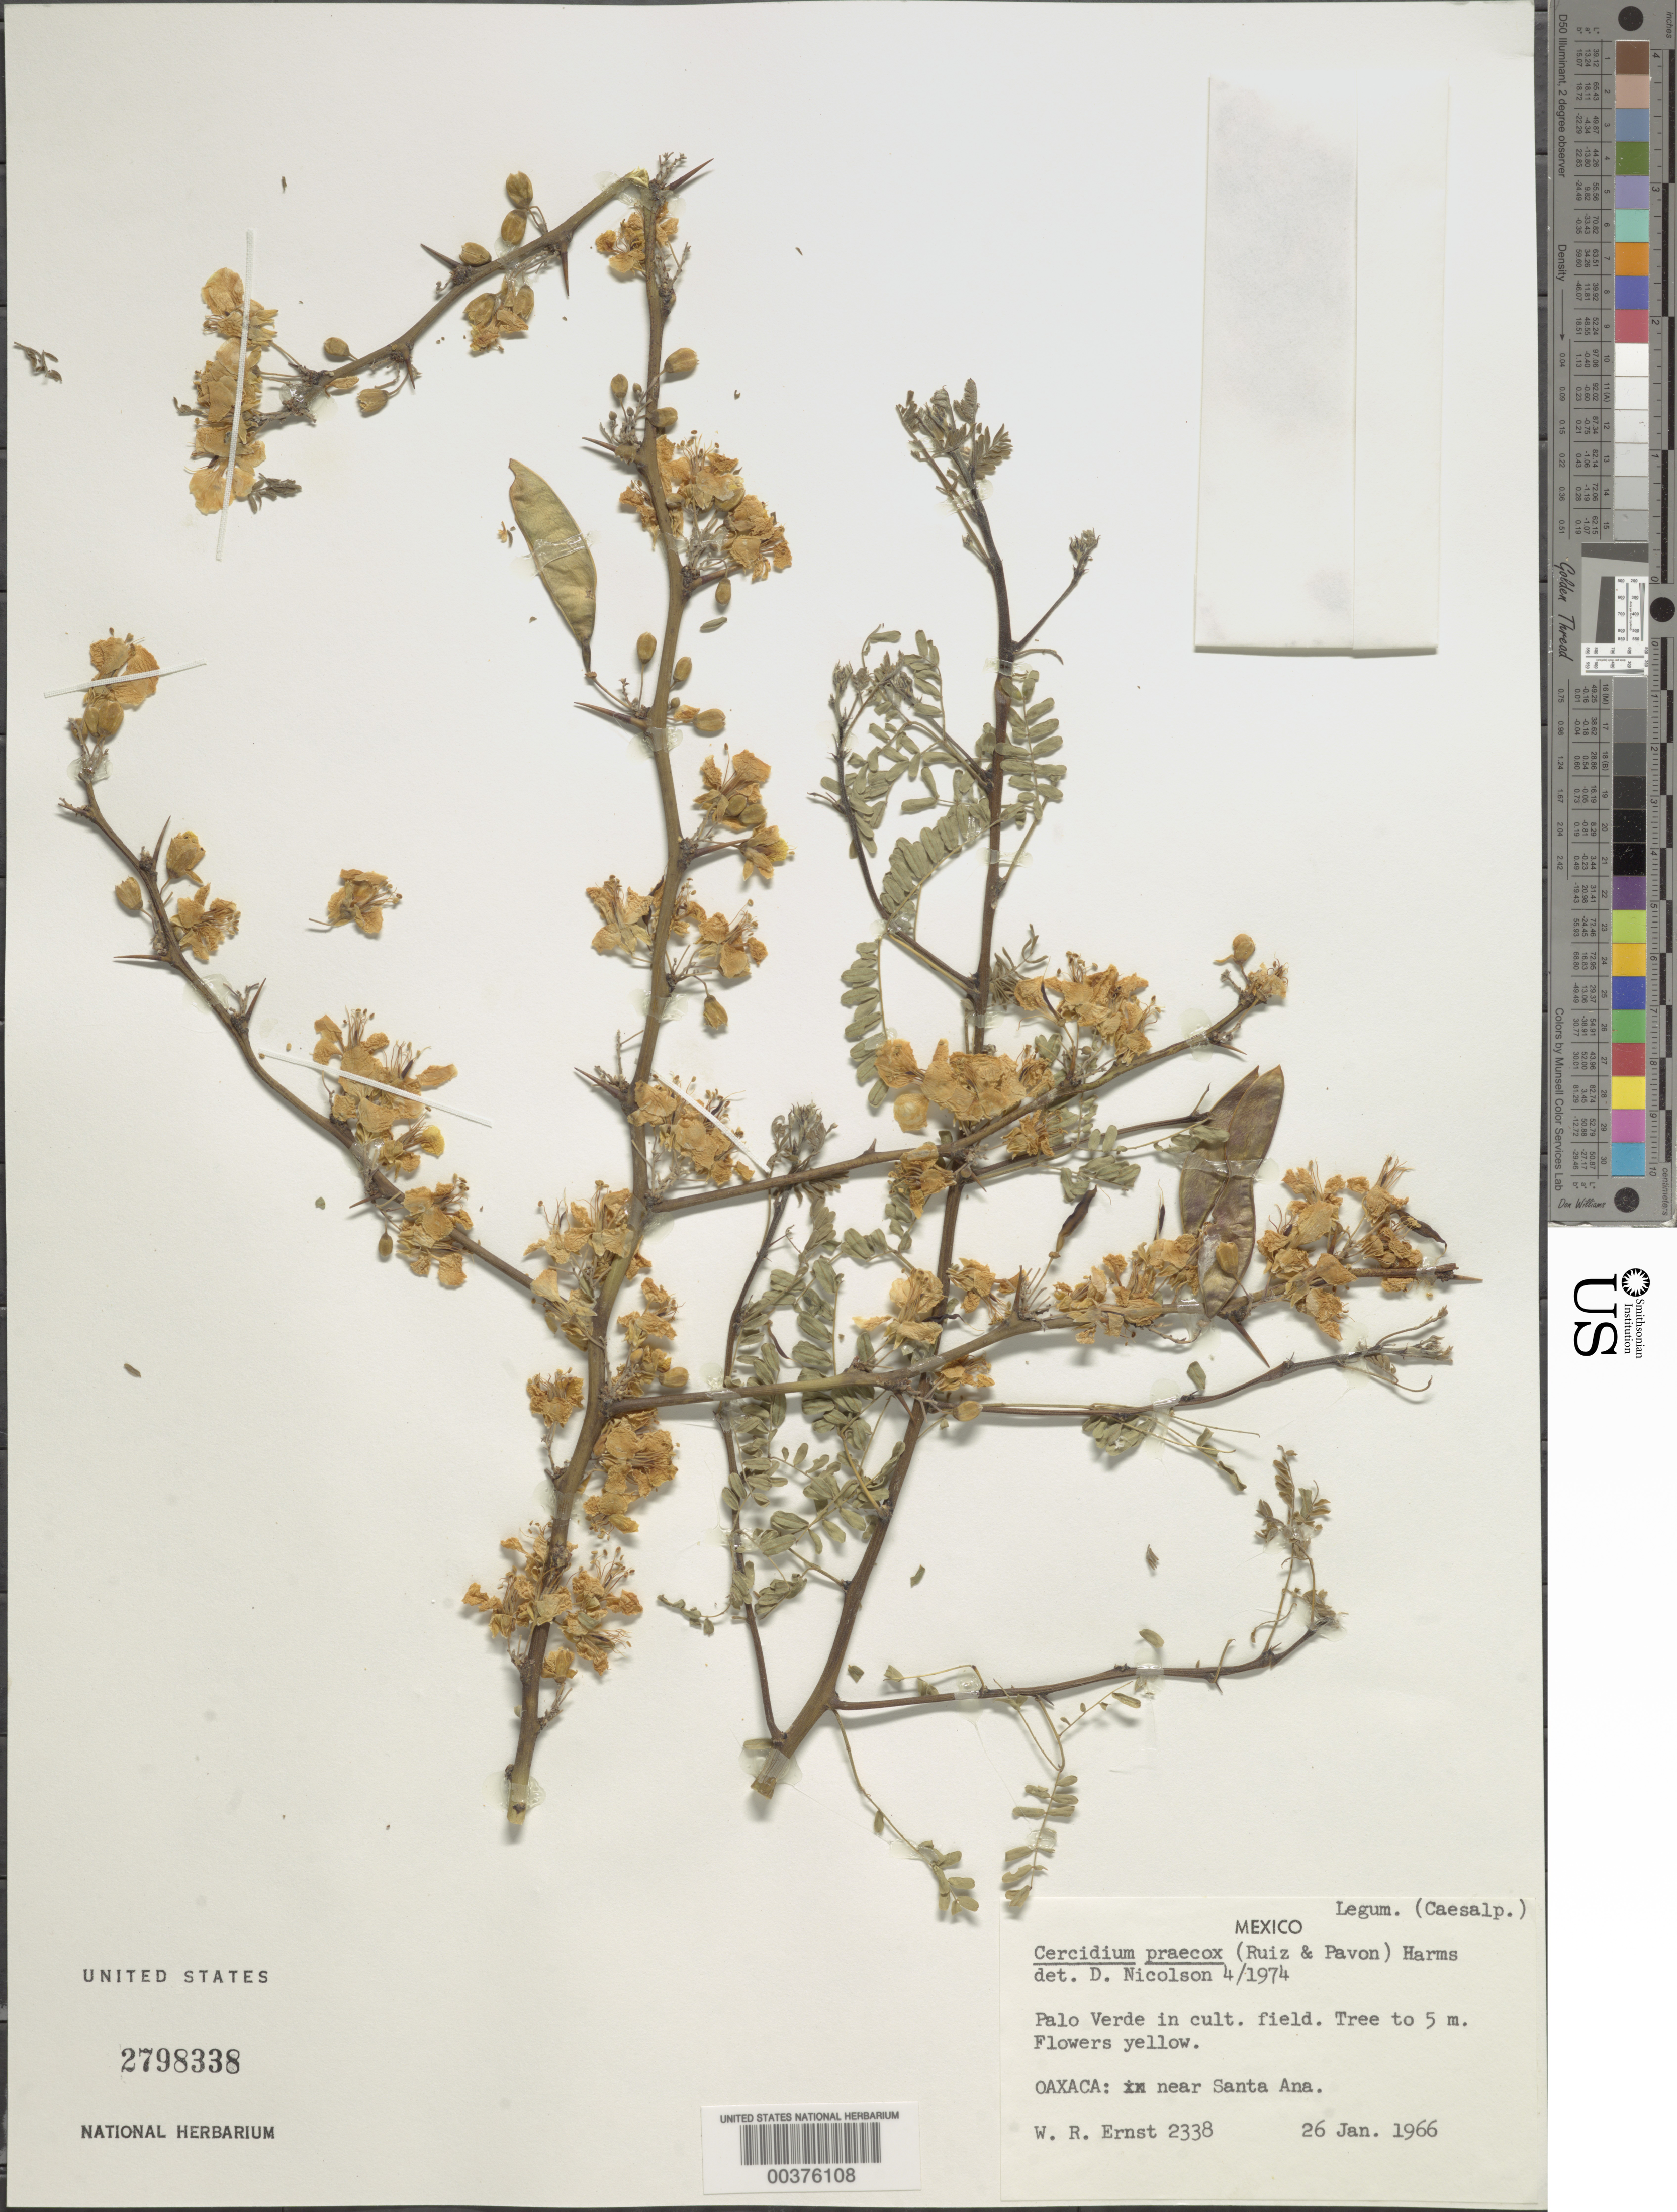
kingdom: Plantae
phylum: Tracheophyta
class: Magnoliopsida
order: Fabales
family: Fabaceae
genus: Parkinsonia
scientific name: Parkinsonia praecox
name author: (Ruiz & Pav.) J.E. Hawkins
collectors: W. R. Ernst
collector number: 2338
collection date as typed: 26 Jan 1966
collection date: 1966-01-26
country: Mexico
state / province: Oaxaca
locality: Near santa ana; palo verde in cult. field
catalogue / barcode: US 2798338